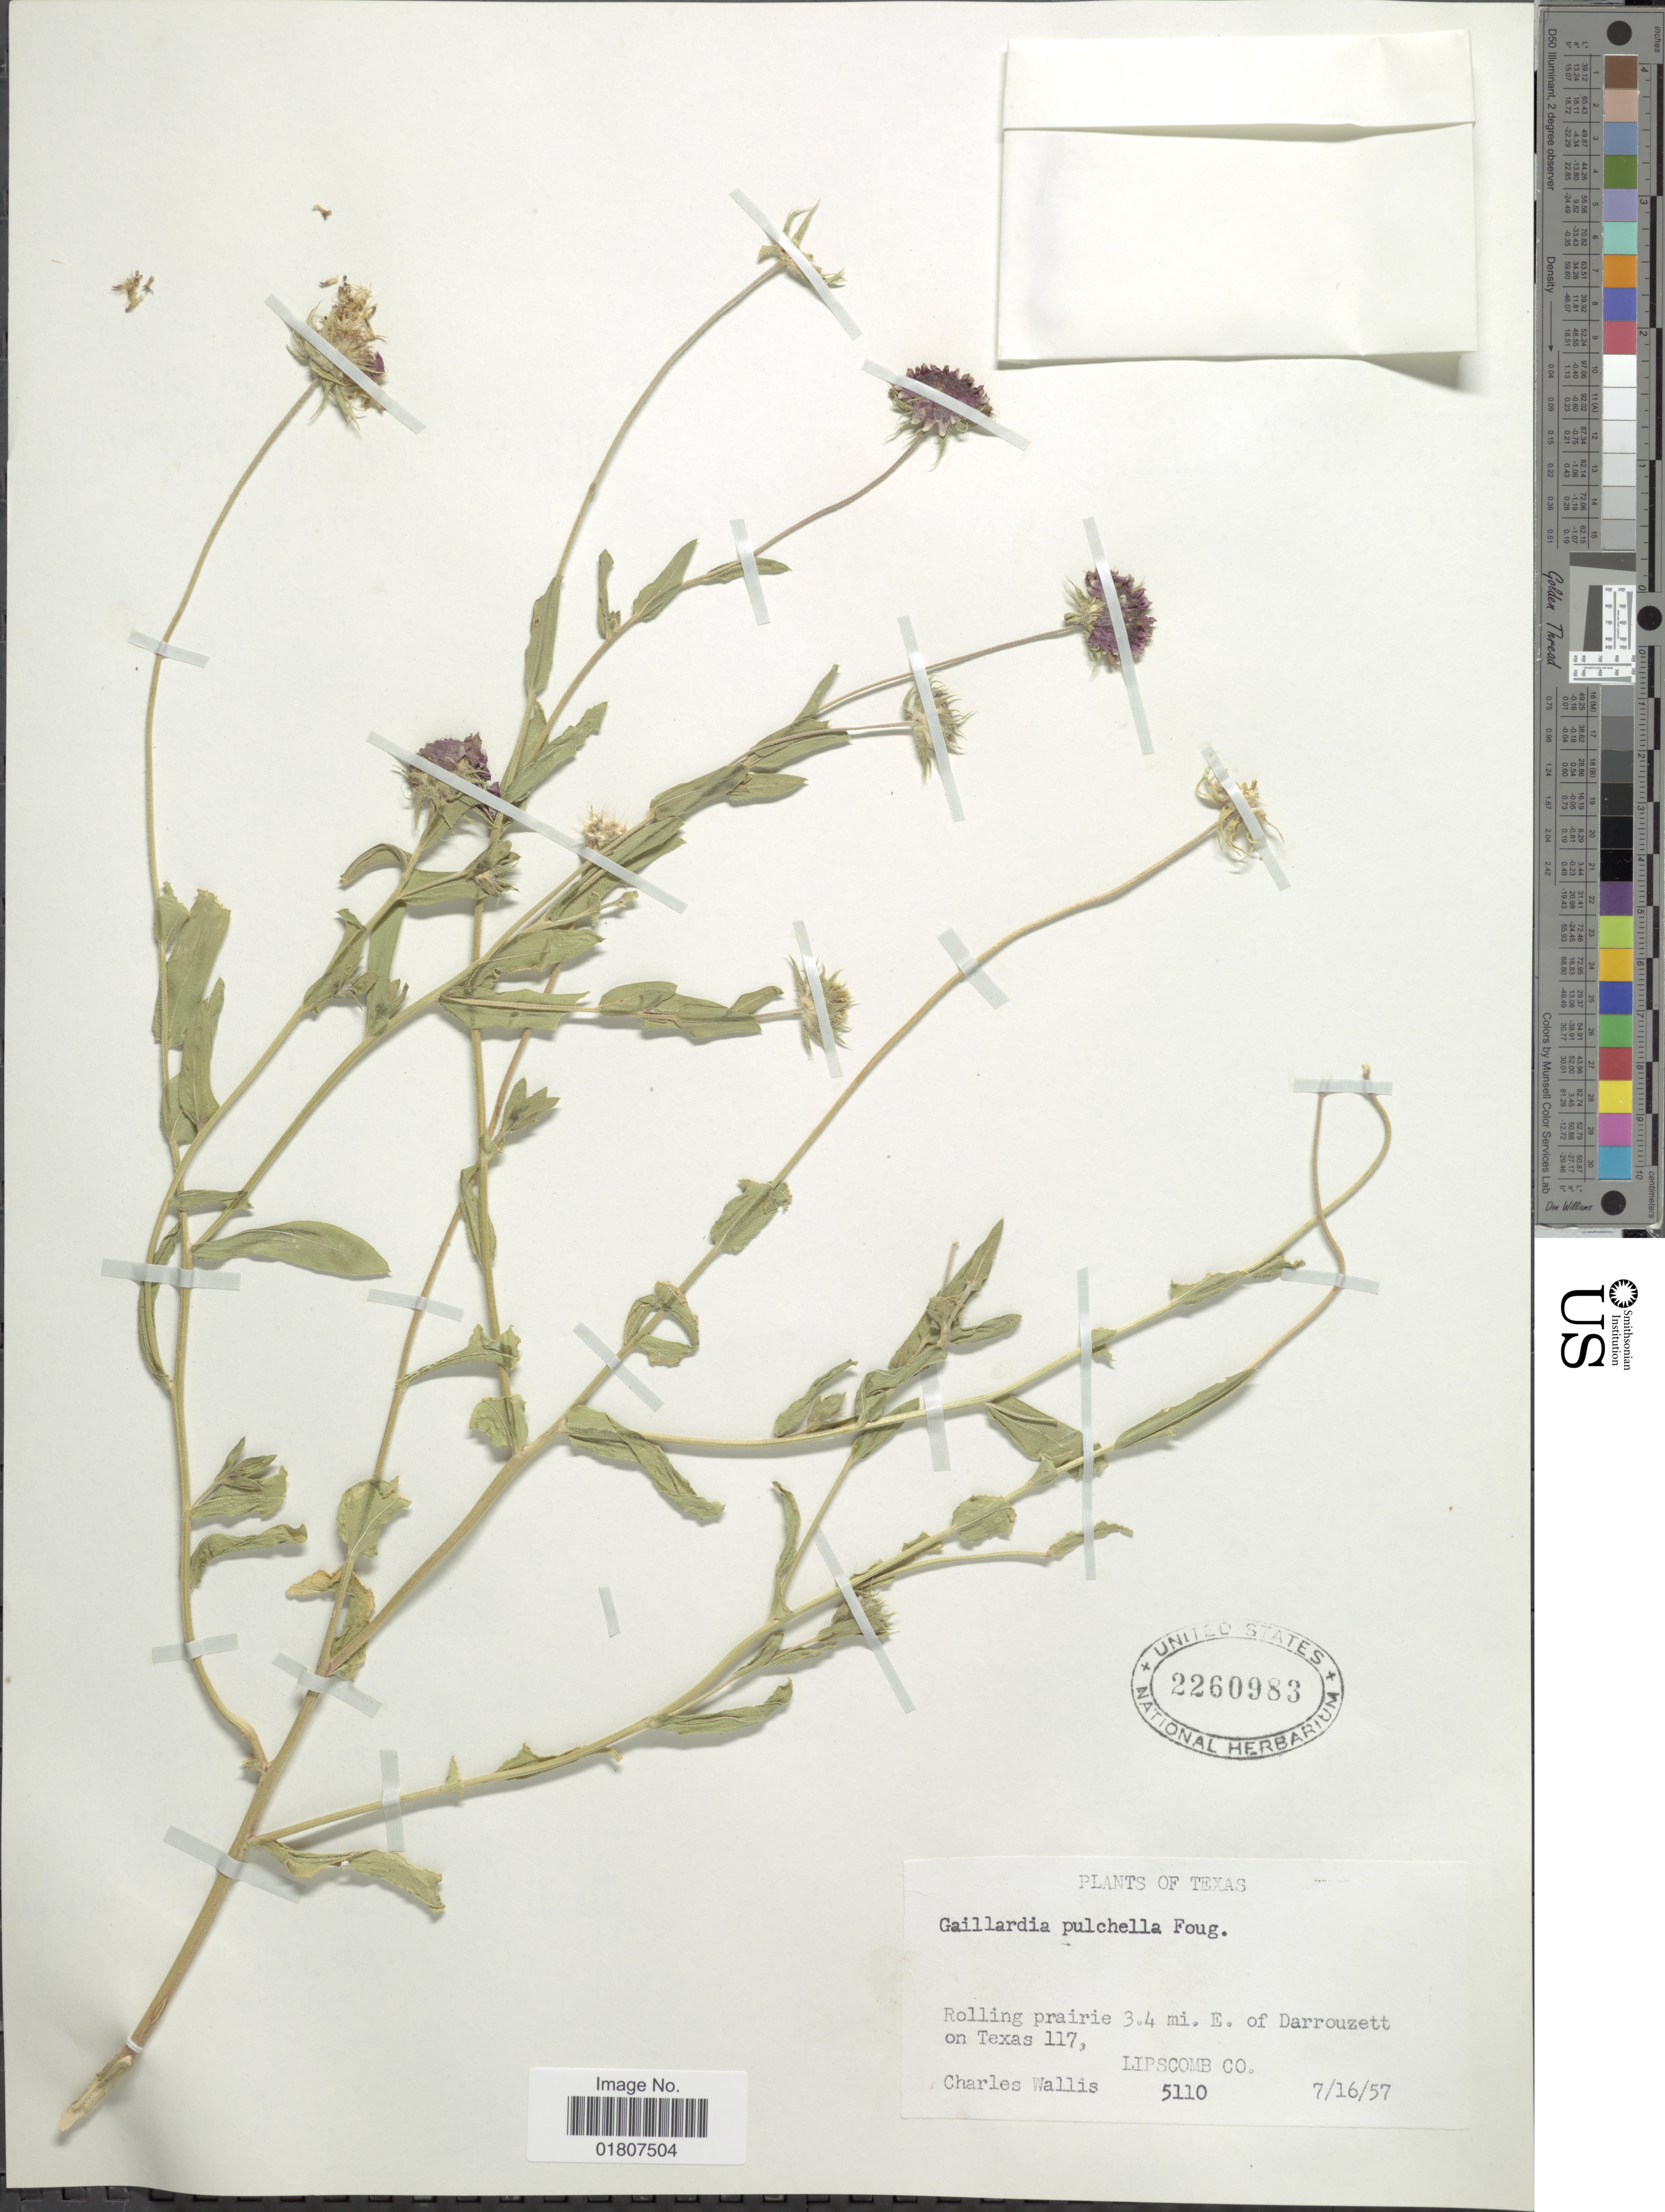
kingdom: Plantae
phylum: Tracheophyta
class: Magnoliopsida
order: Asterales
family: Asteraceae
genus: Gaillardia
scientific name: Gaillardia pulchella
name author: Foug.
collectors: C. Wallis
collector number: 5110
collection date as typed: Transcribed d/m/y: 16/7/57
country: United States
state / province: Texas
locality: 3.4 mi. E. of Darrouzett on Texas 117. Limbscomb Co.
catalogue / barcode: US 2260983